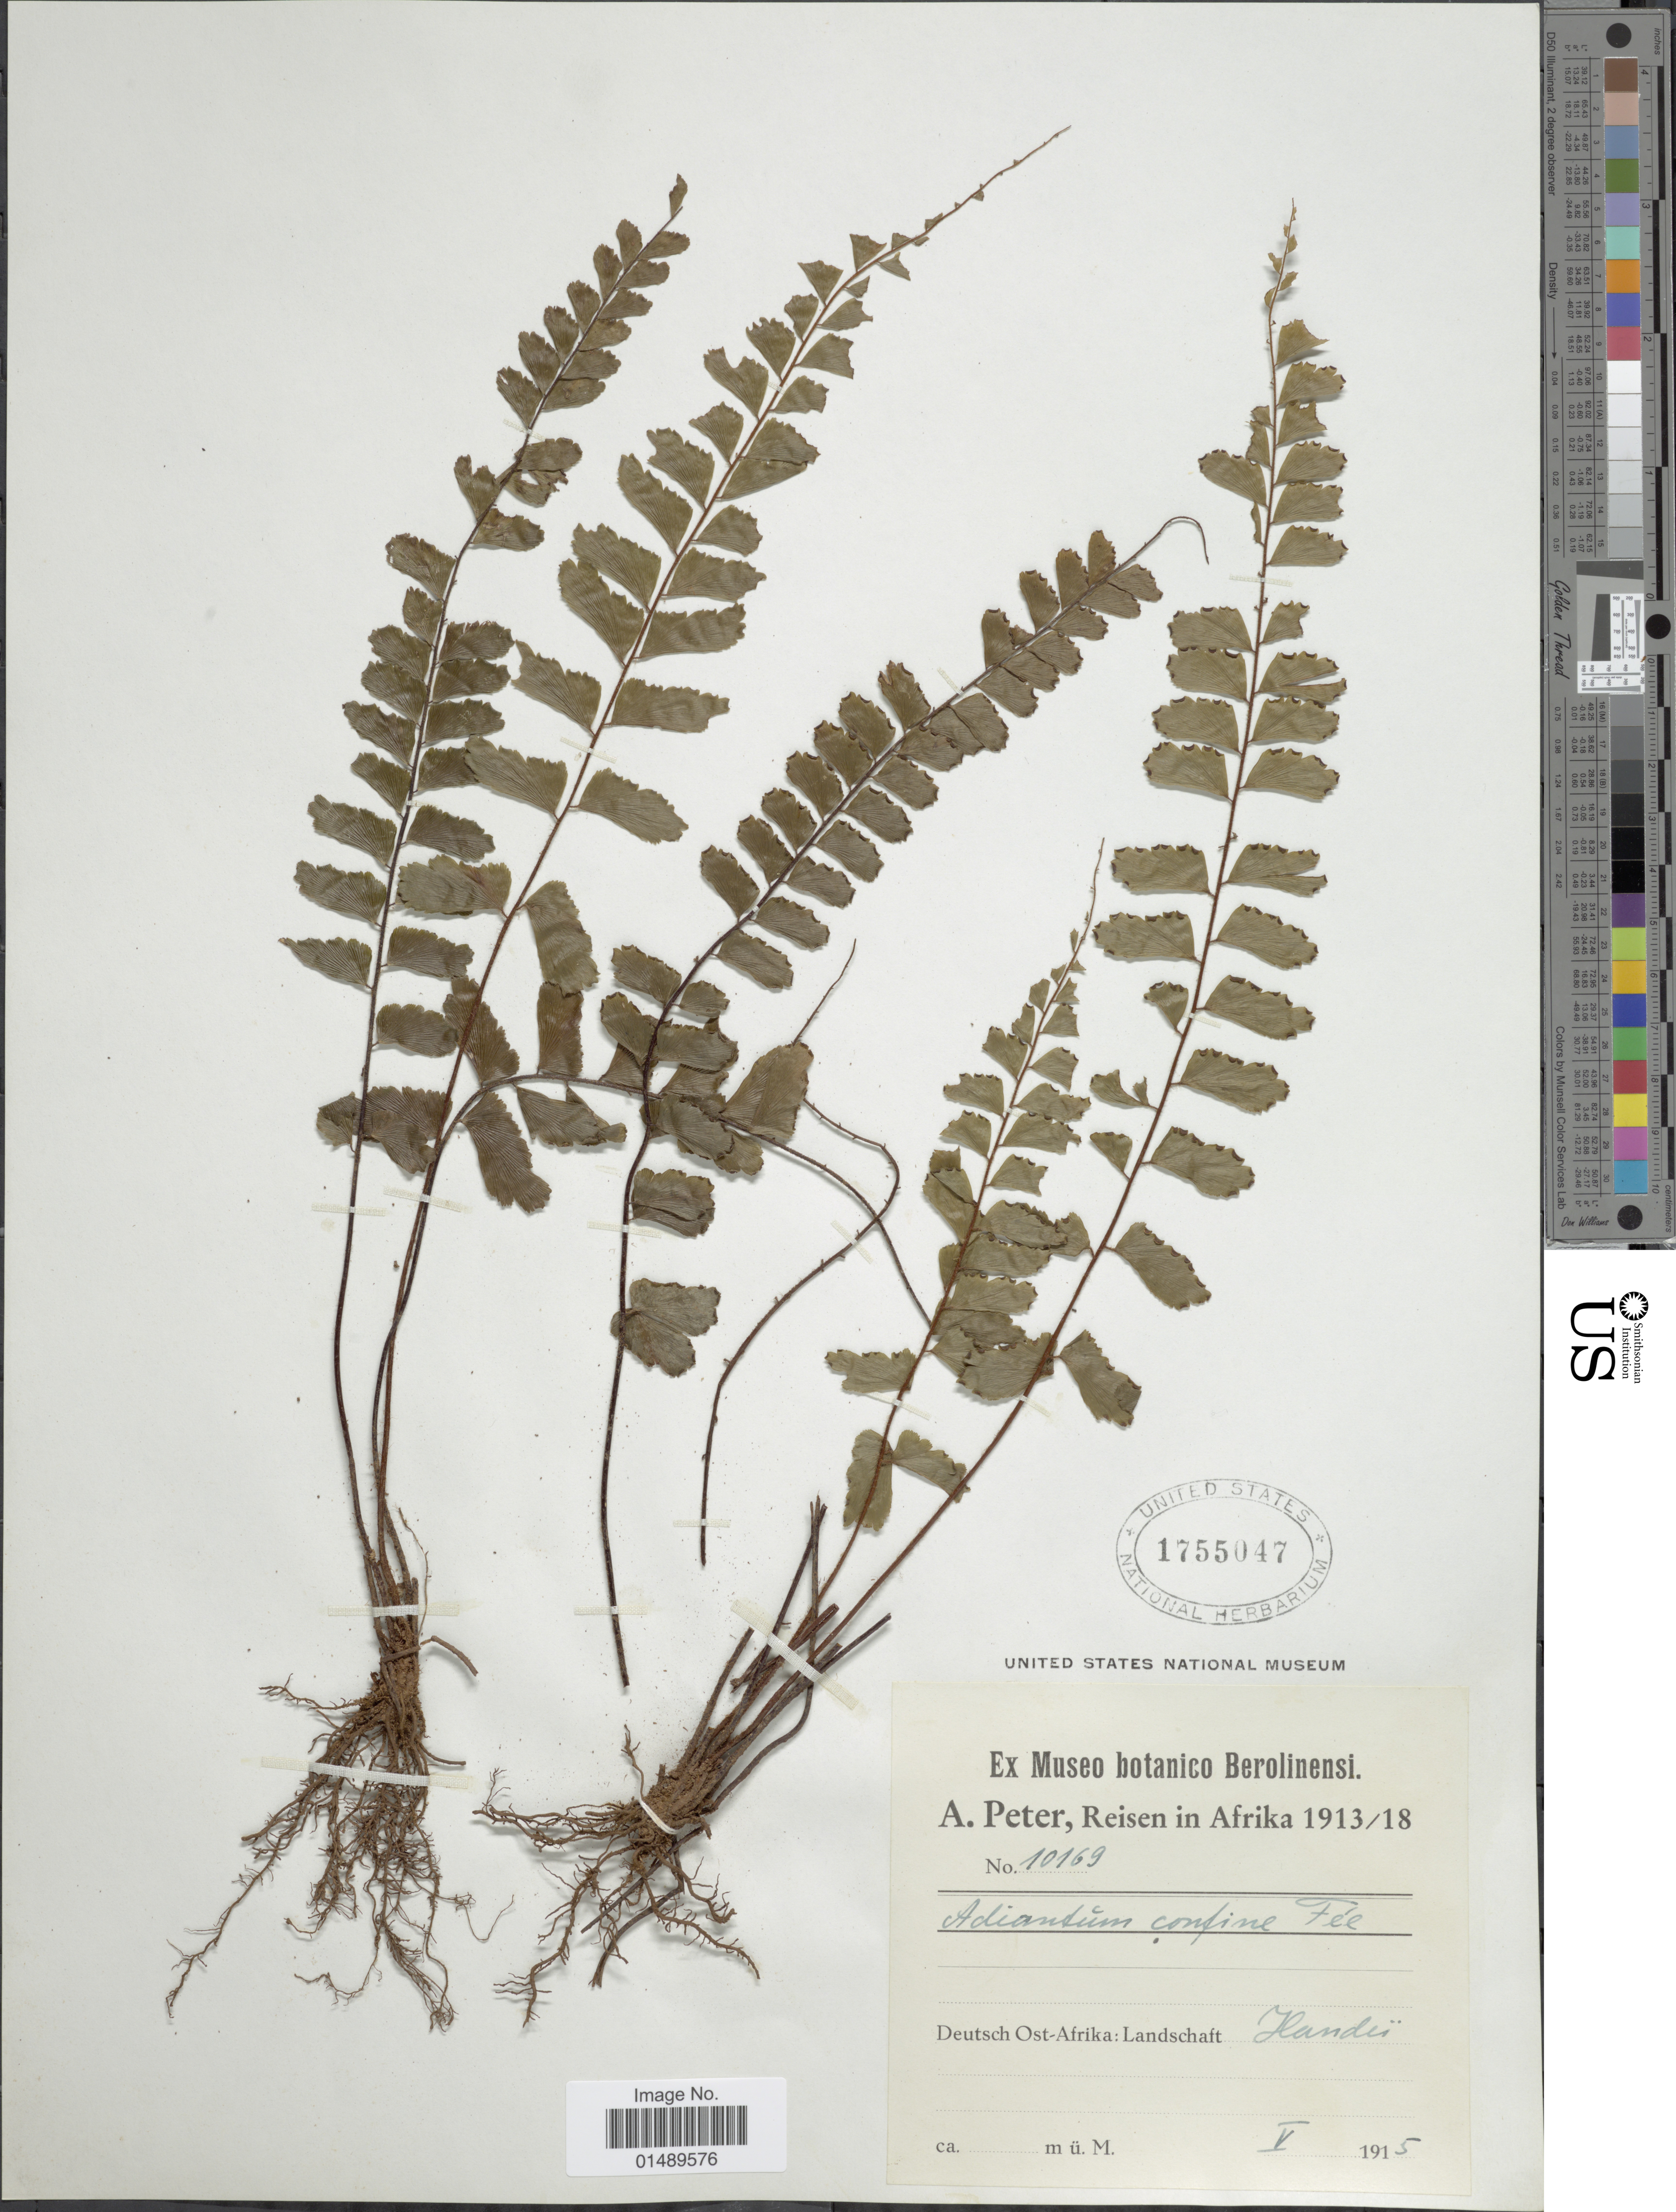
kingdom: Plantae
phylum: Tracheophyta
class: Polypodiopsida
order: Polypodiales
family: Pteridaceae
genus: Adiantum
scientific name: Adiantum confine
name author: Fée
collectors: A. Peter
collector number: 10169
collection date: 1915-05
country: Tanzania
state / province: Tanga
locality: Deutsch Ost-Afrika: Landschaft Handei [German East Africa: Handei]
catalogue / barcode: US 1755047